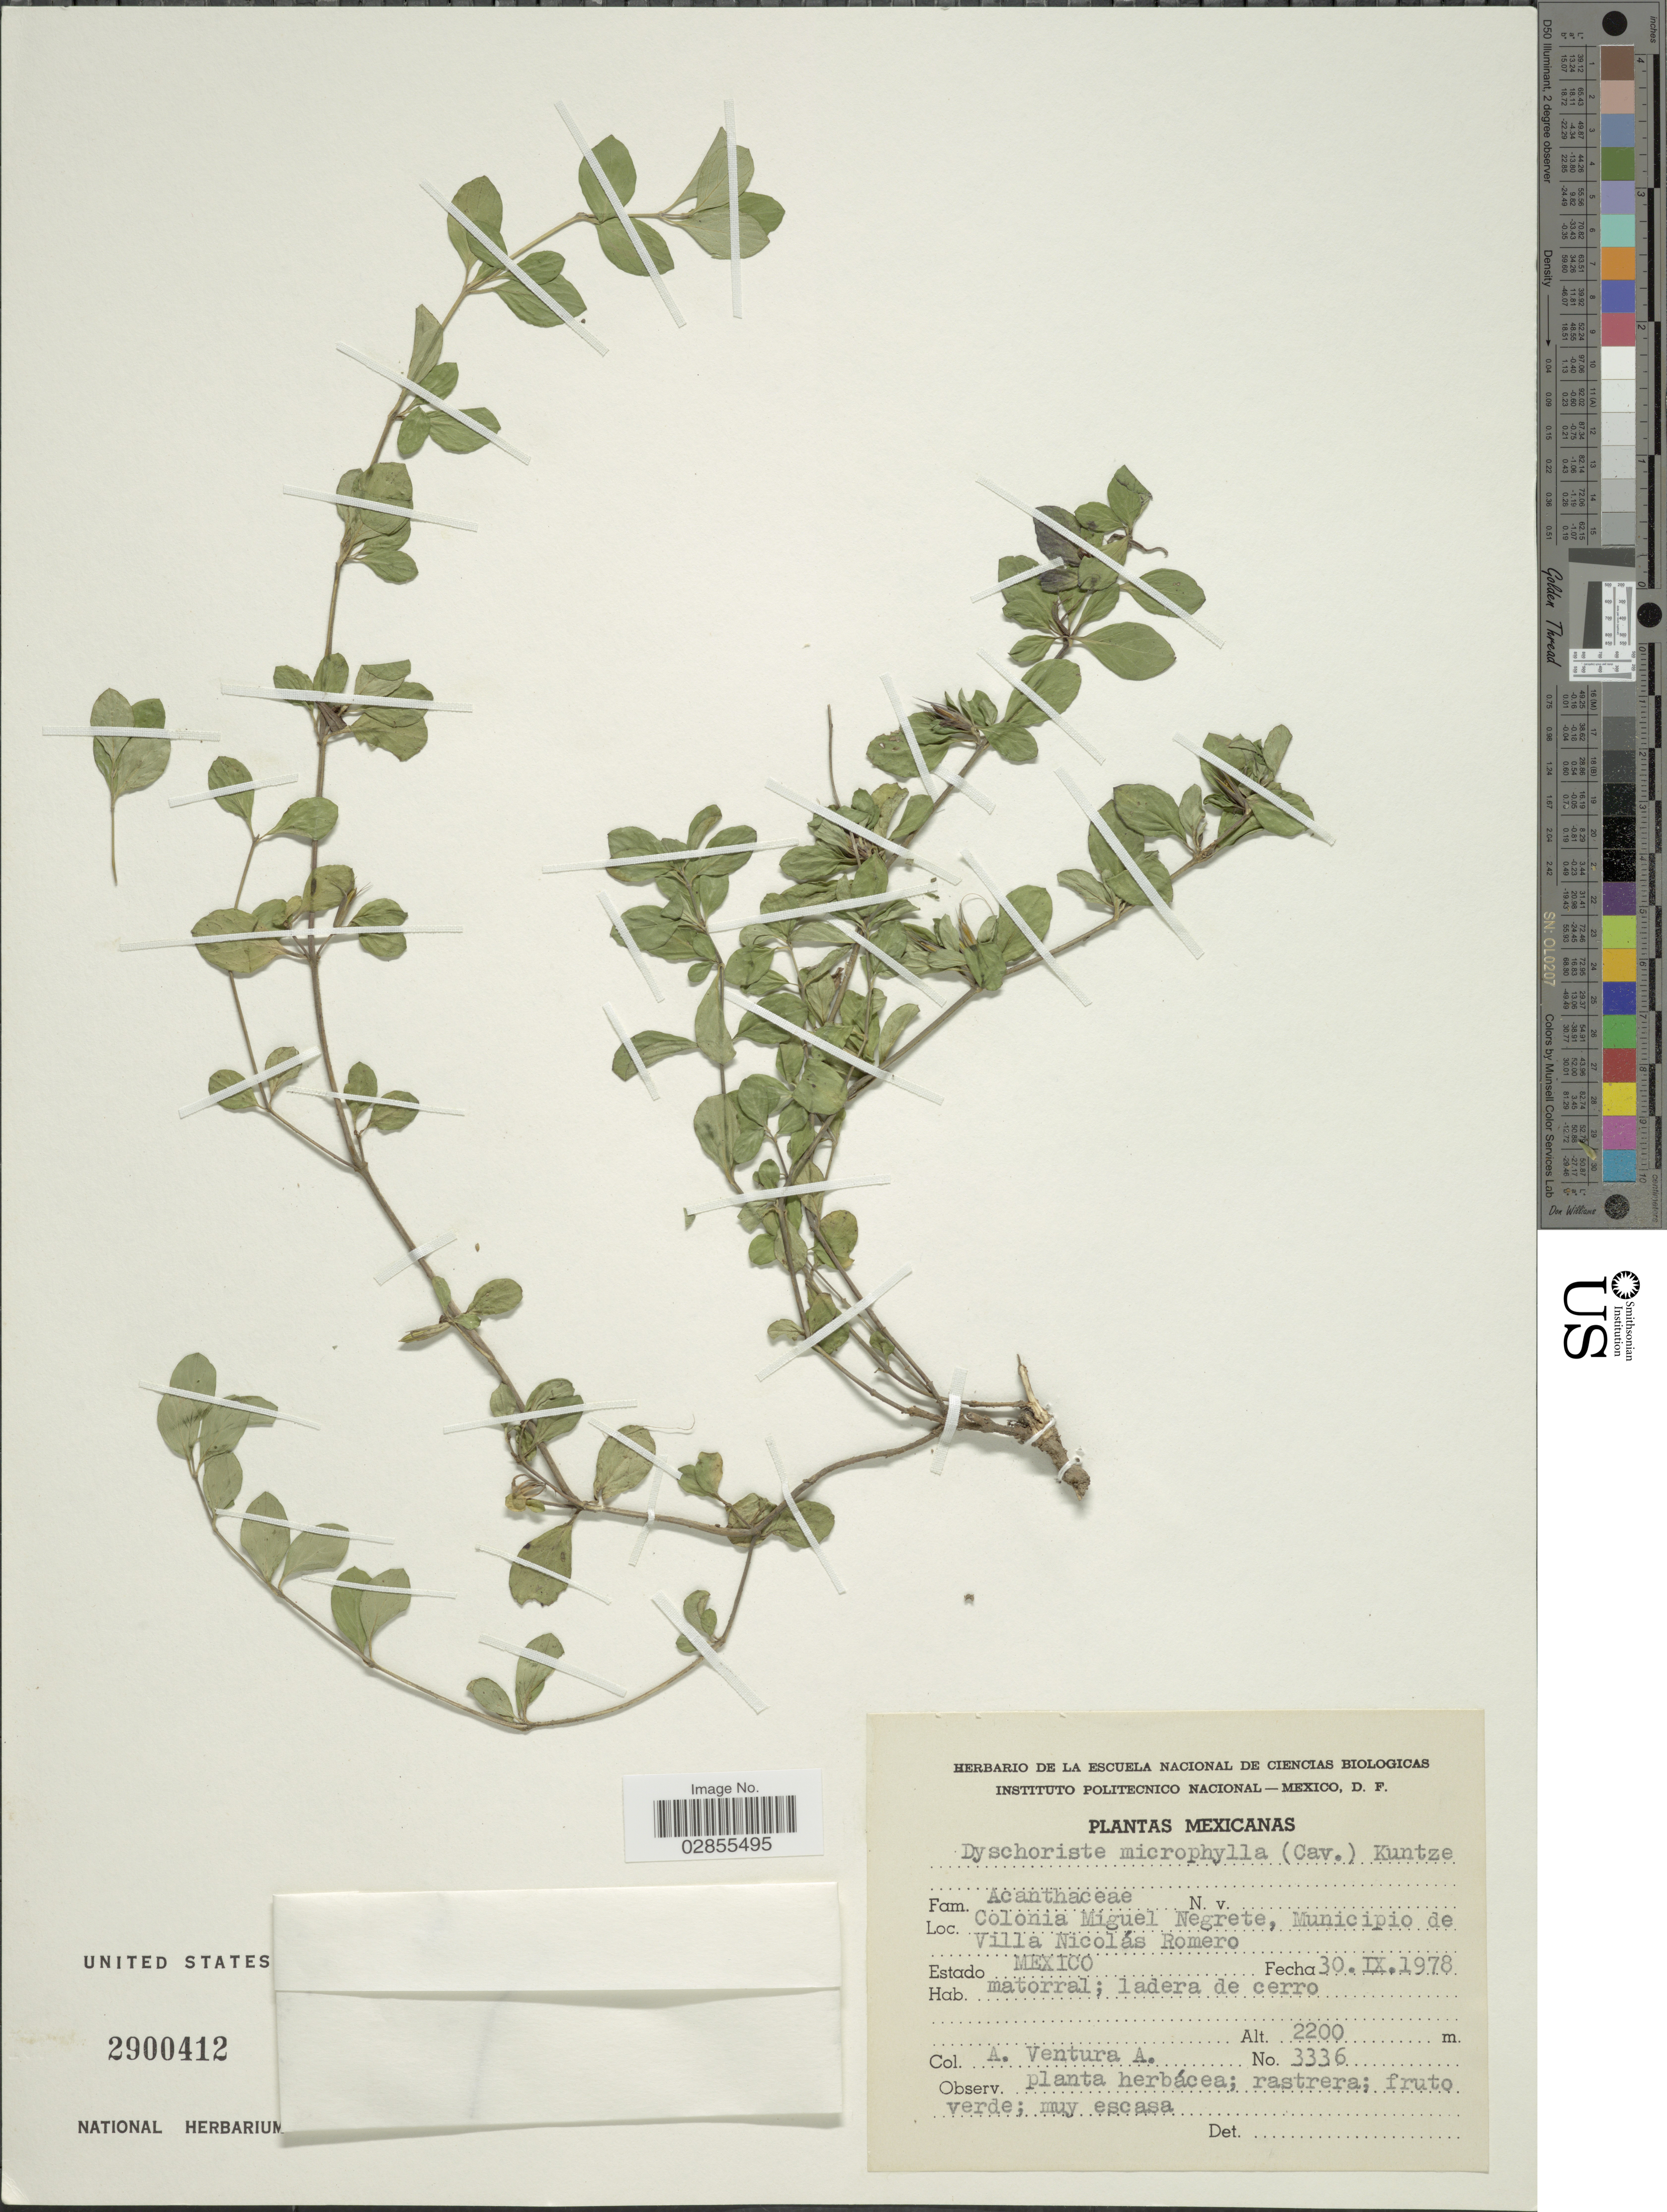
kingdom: Plantae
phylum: Tracheophyta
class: Magnoliopsida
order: Lamiales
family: Acanthaceae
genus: Dyschoriste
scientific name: Dyschoriste microphylla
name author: (Cav.) Kuntze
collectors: A. Ventura A.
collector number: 3336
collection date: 1978-09-30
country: Mexico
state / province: México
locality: Colonia Miguel Negrete, Municipio de Villa Nicolás Romero.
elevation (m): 2200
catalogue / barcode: US 2900412